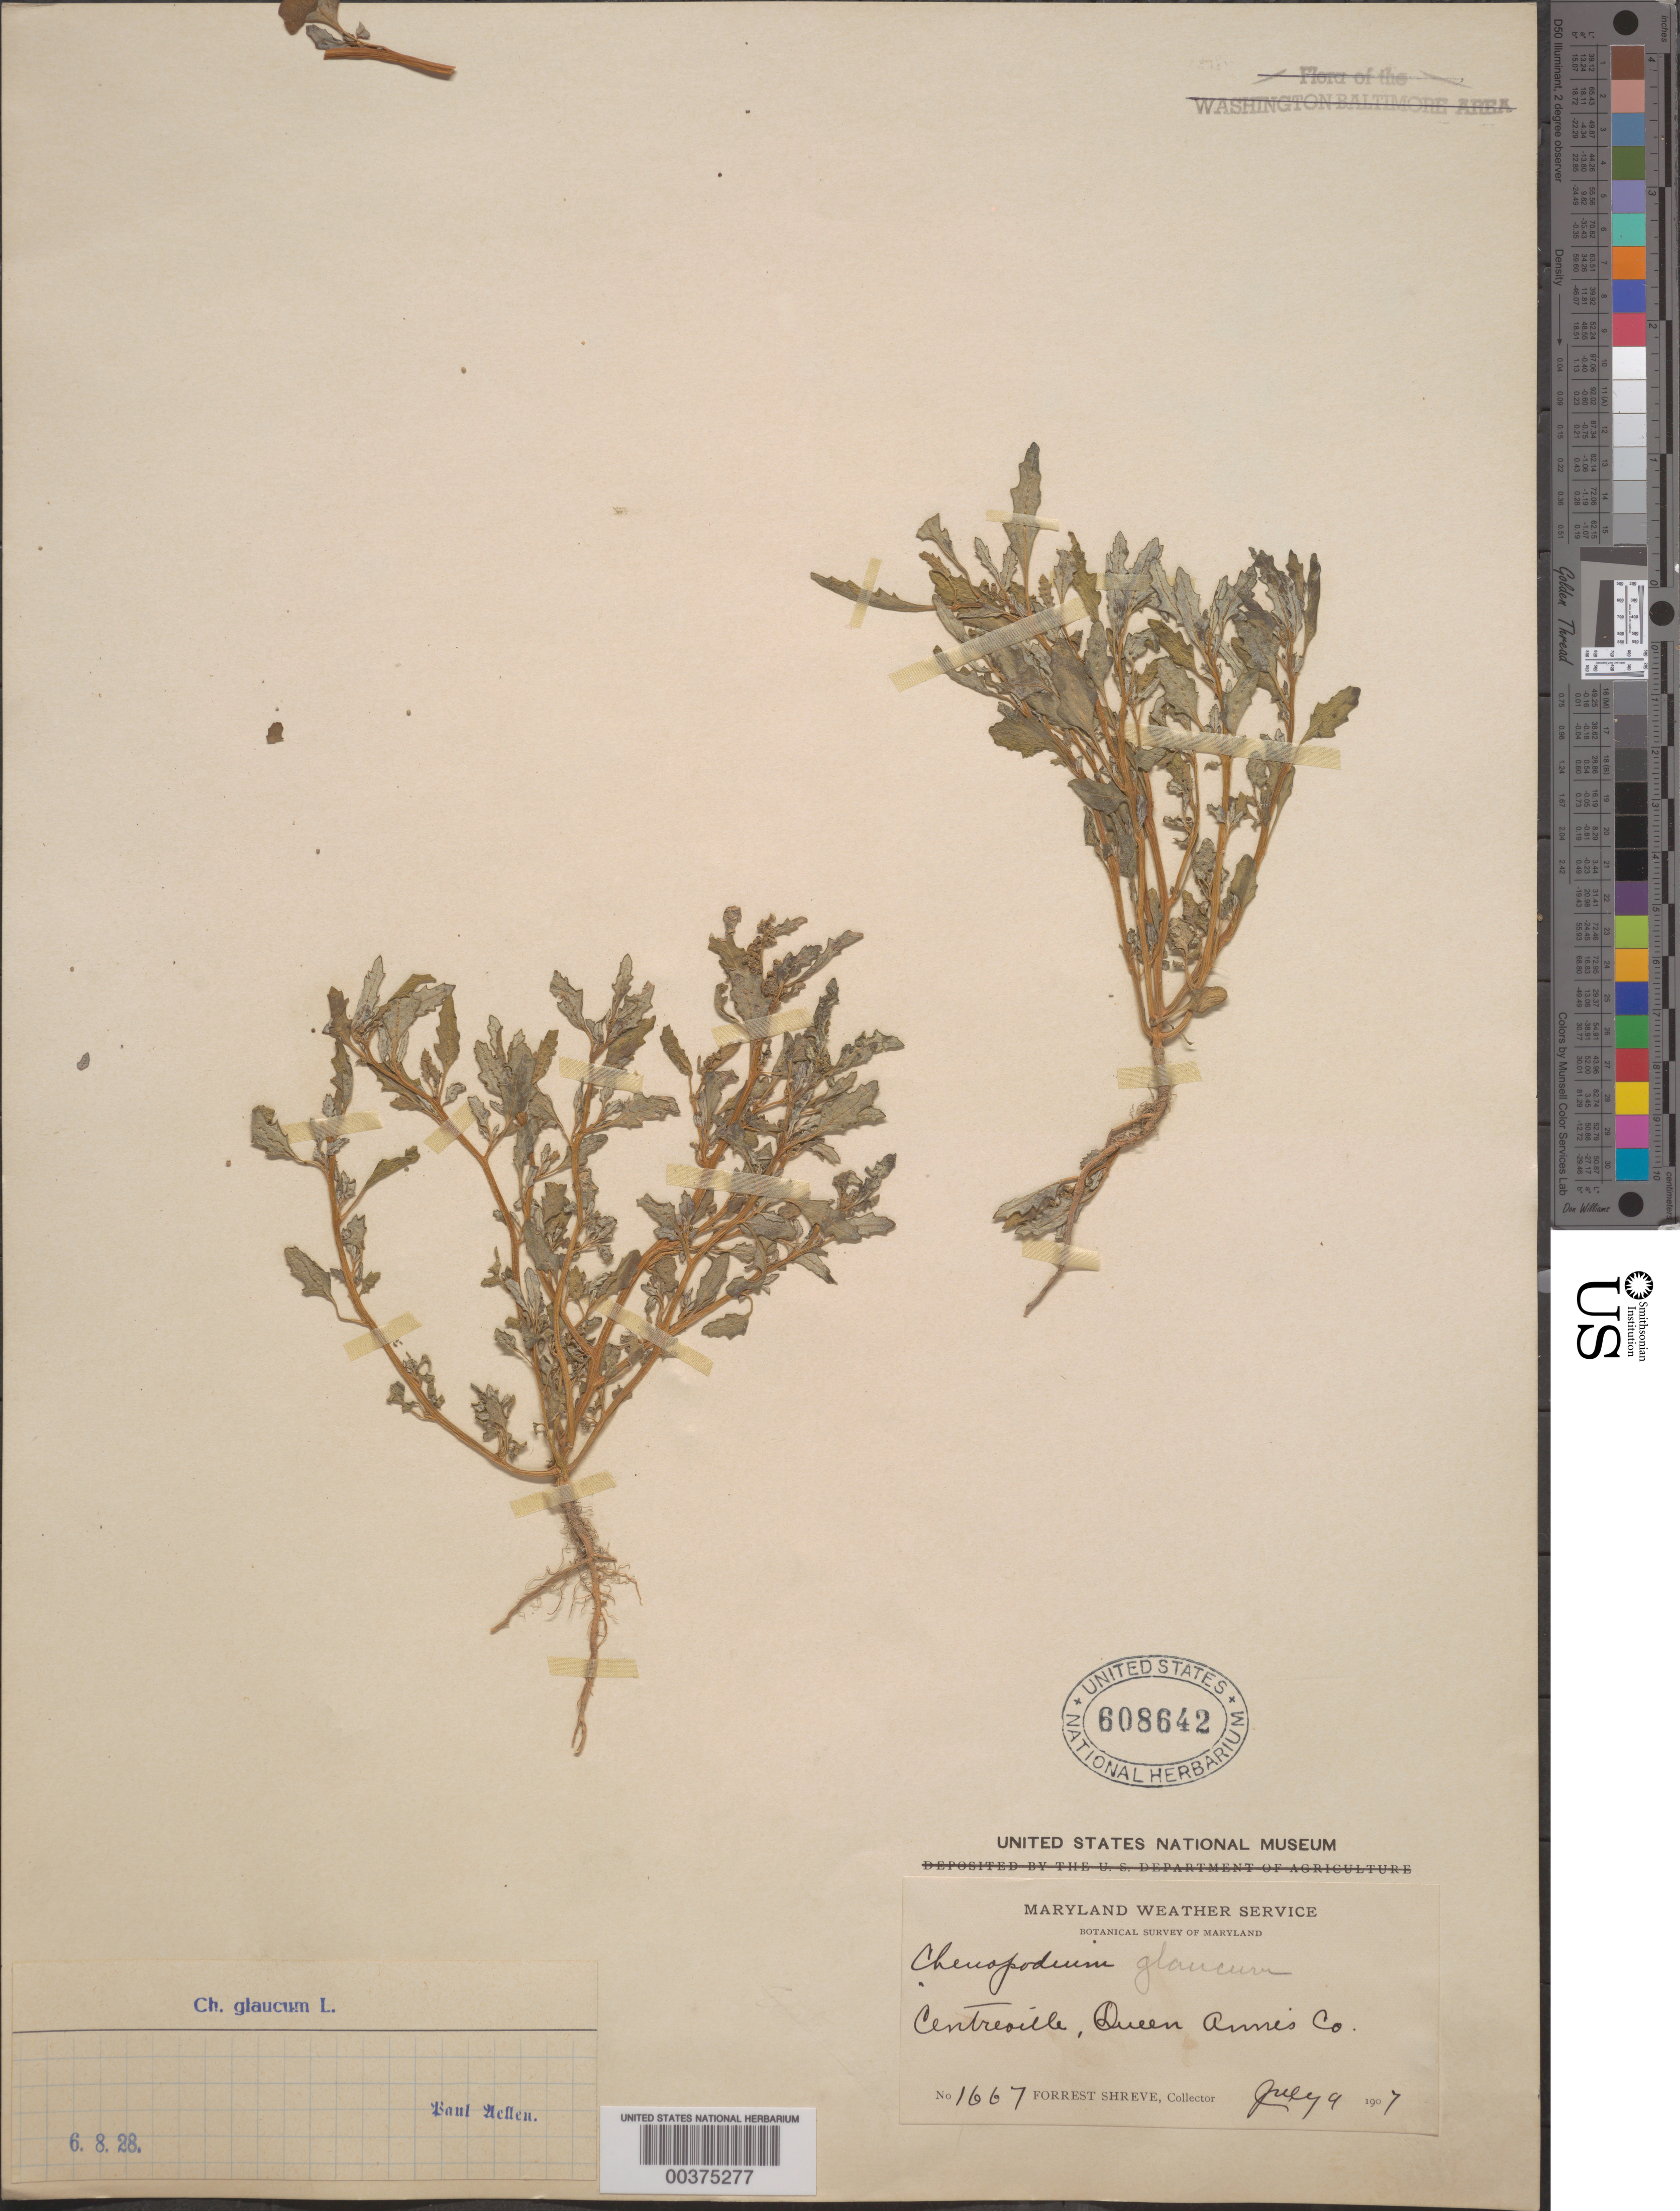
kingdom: Plantae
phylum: Tracheophyta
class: Magnoliopsida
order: Caryophyllales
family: Amaranthaceae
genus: Chenopodium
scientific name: Chenopodium glaucum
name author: L.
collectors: F. Shreve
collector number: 1667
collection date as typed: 09 Jul 1907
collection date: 1907-07-09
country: United States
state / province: Maryland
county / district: Queen Anne's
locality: Centreville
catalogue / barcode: US 608642